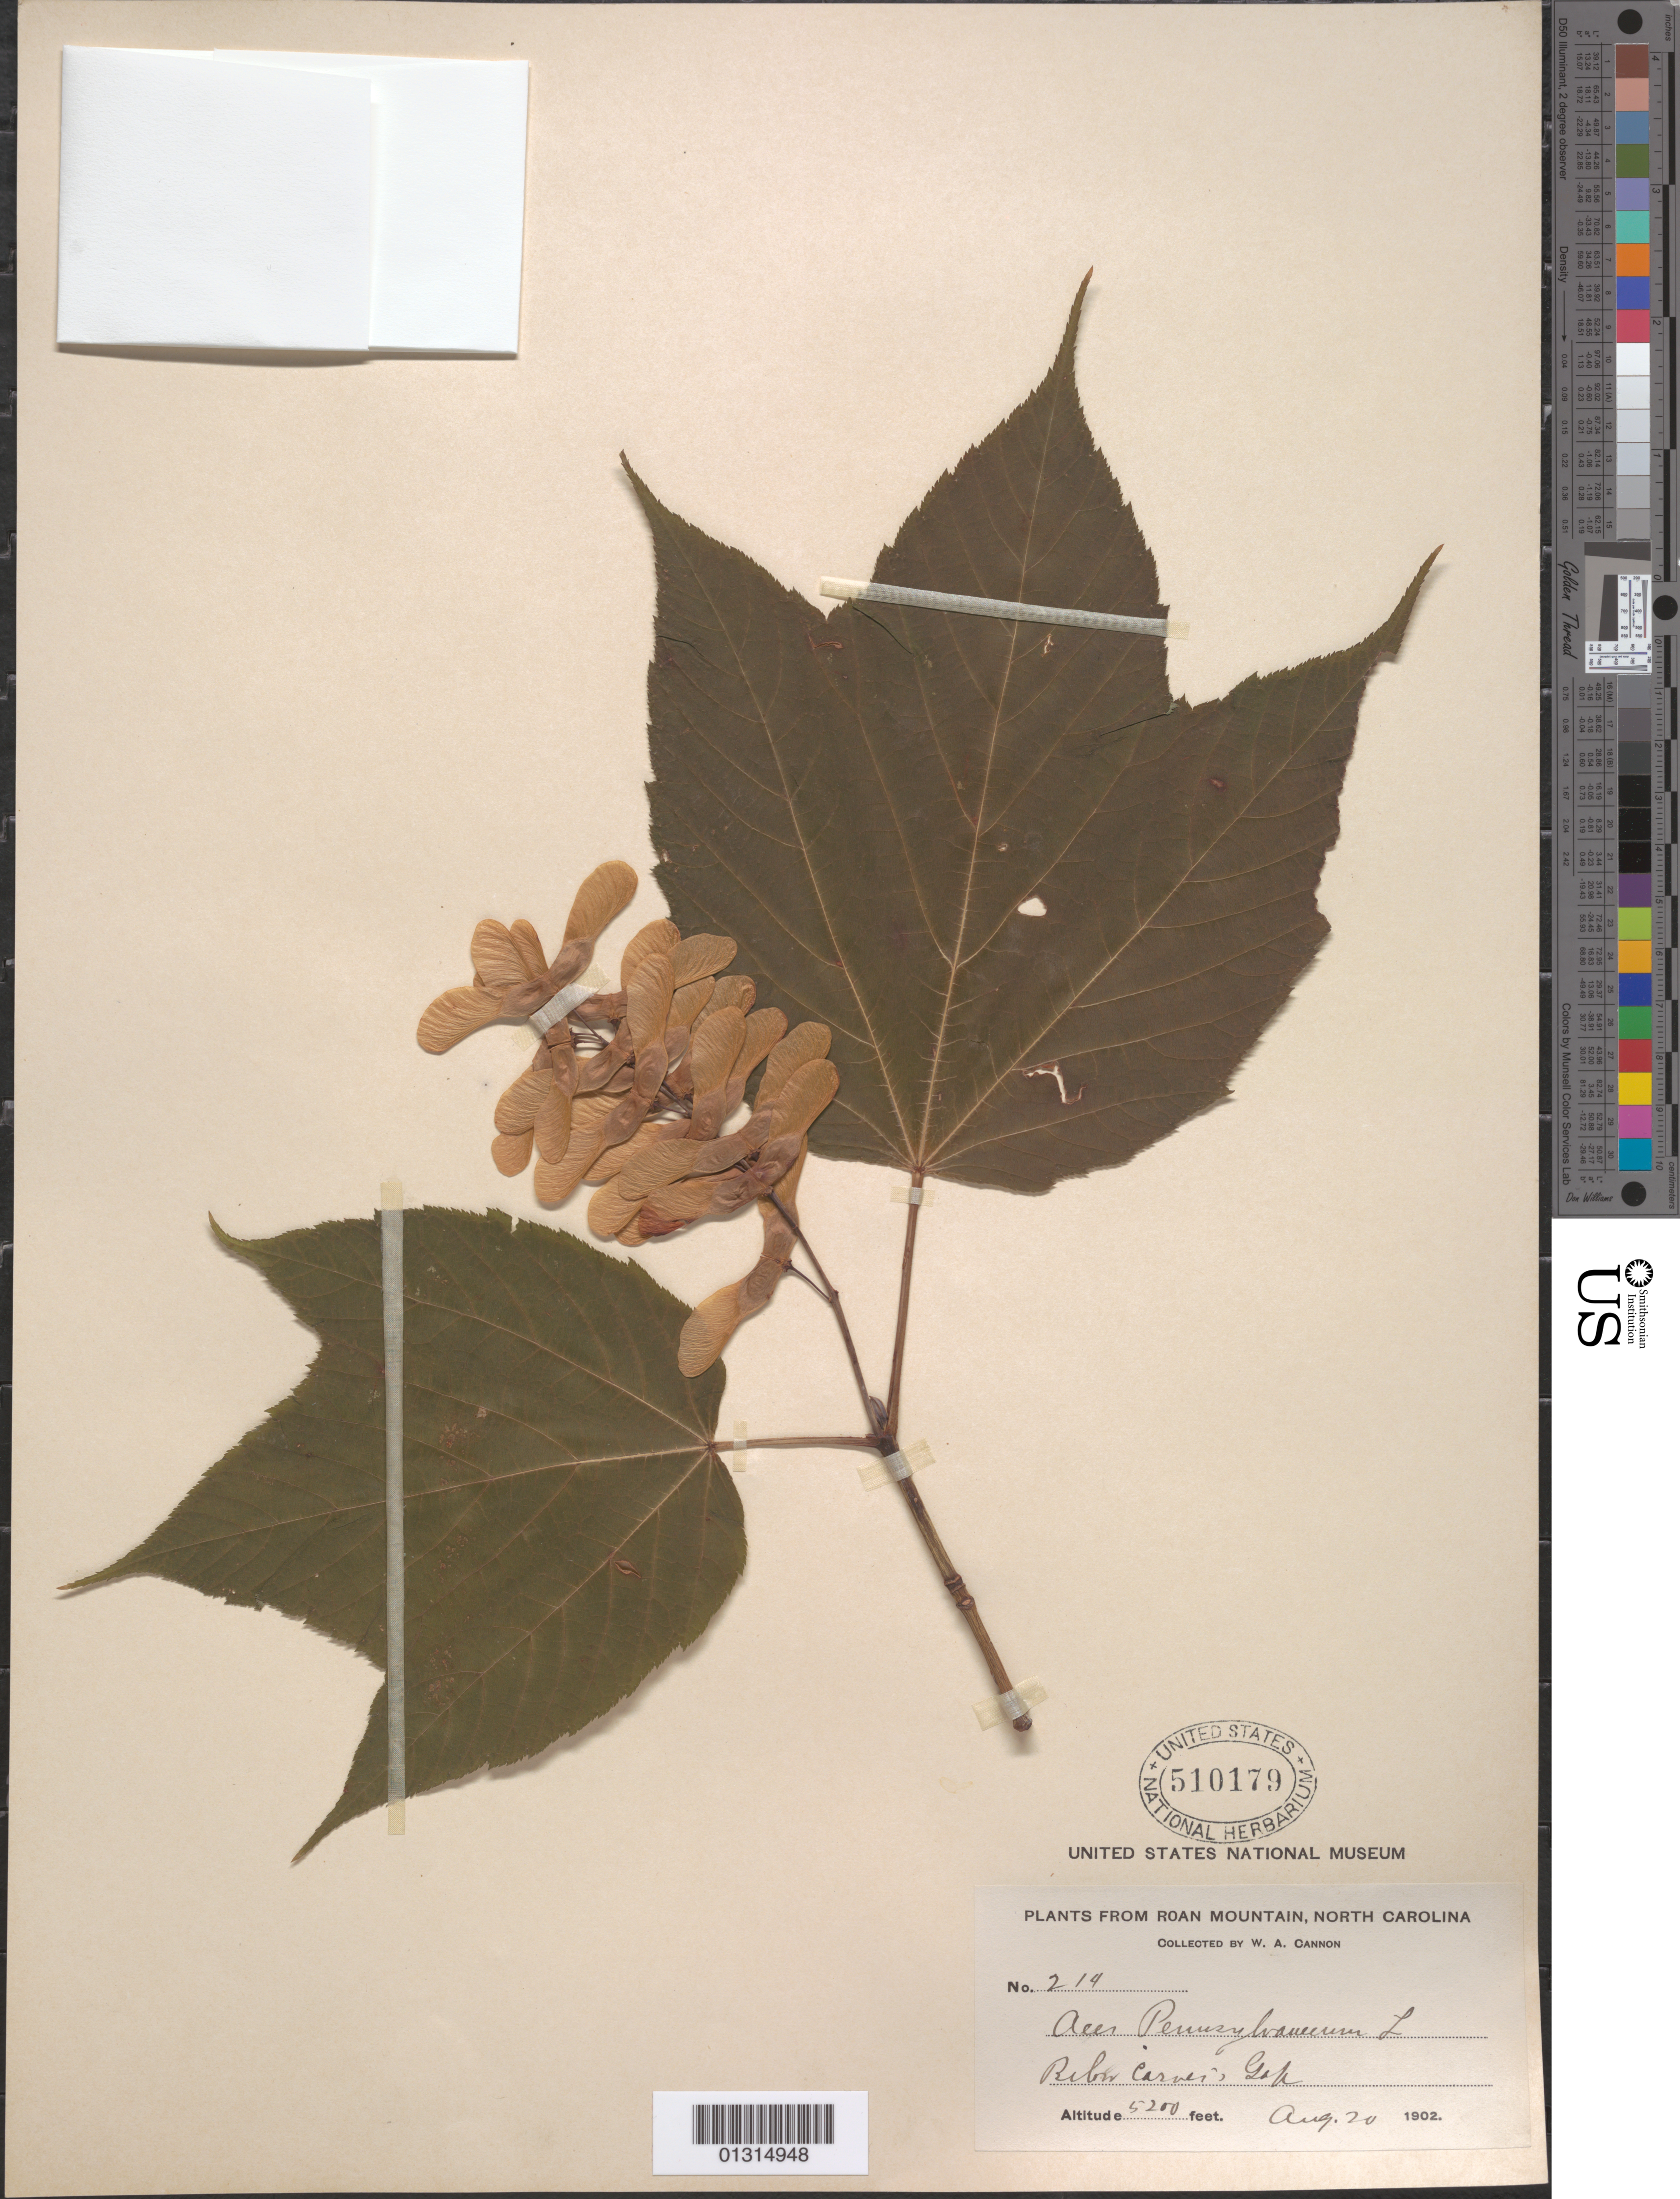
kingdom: Plantae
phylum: Tracheophyta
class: Magnoliopsida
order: Sapindales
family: Sapindaceae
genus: Acer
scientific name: Acer pensylvanicum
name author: L.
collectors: W. Cannon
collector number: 214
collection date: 1902-08-20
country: United States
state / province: North Carolina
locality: Rebo Carvers Gap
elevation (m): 1585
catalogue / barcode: US 510179